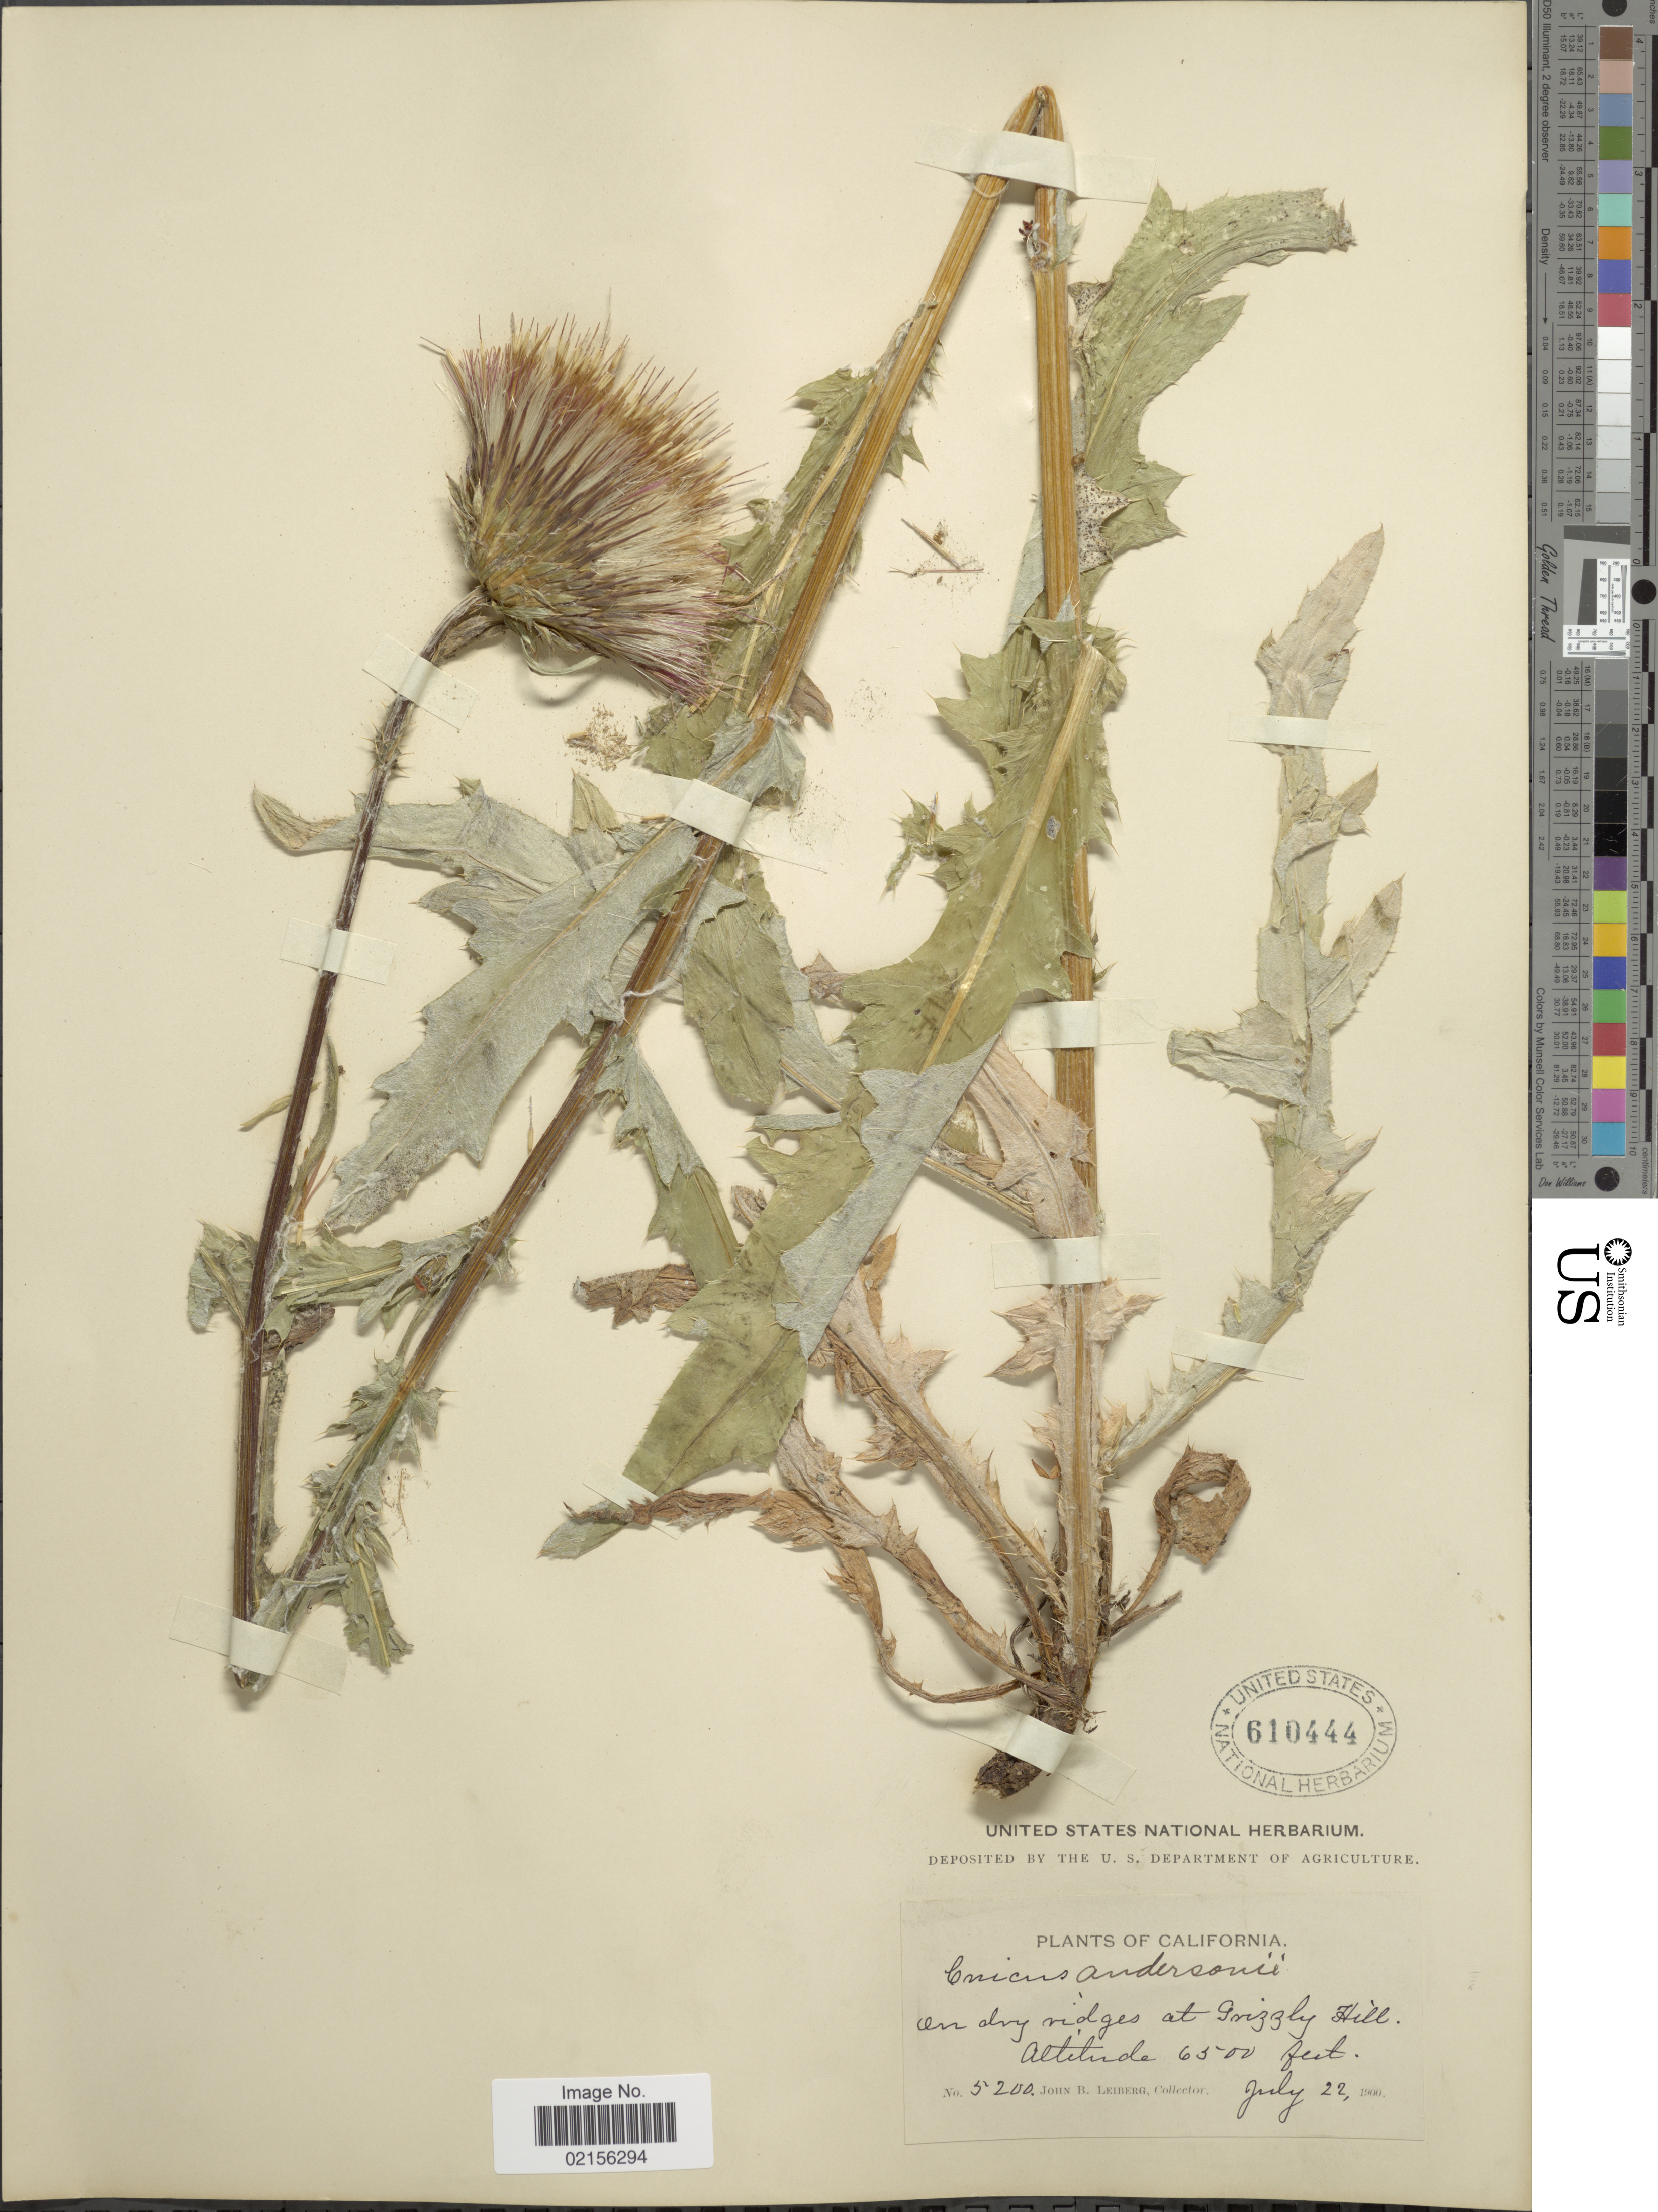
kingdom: Plantae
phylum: Tracheophyta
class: Magnoliopsida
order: Asterales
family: Asteraceae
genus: Cirsium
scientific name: Cirsium andersonii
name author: (A. Gray) Petr.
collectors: J. B. Leiberg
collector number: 5200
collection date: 1900-07-22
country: United States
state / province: California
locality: On dry ridges at Grizzly Hill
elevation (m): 1981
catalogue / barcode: US 61044